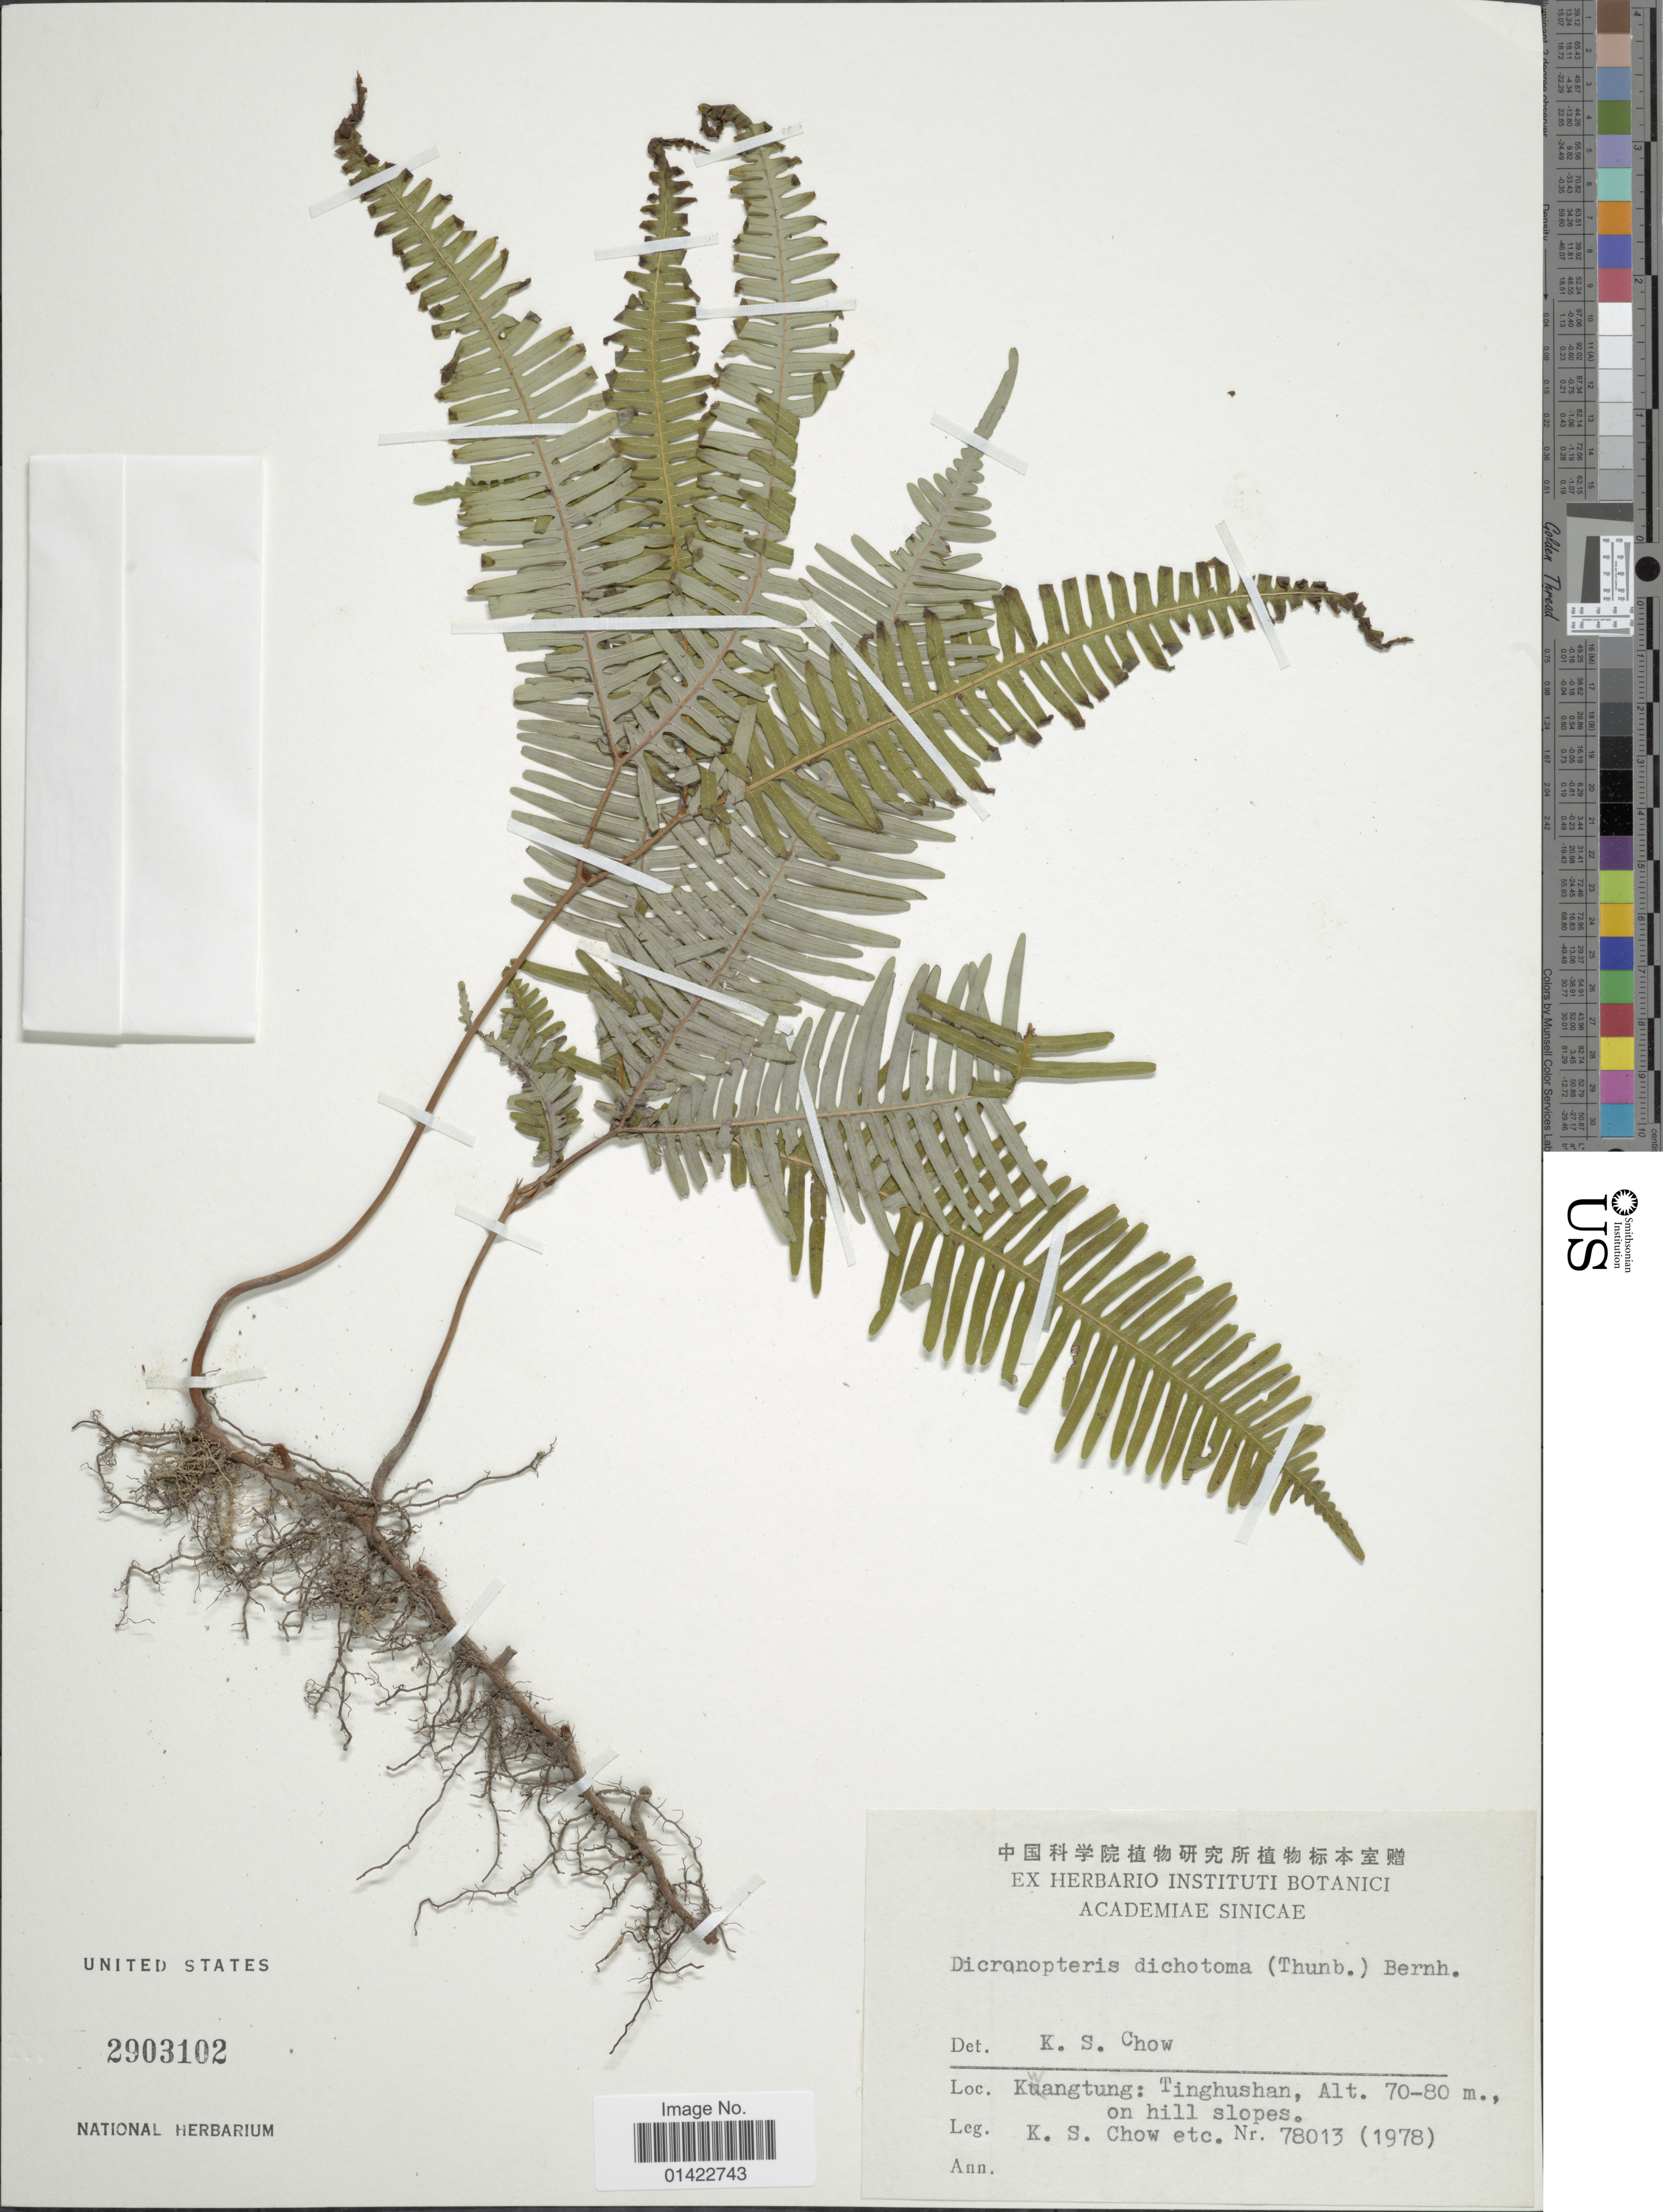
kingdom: Plantae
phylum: Tracheophyta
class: Polypodiopsida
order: Gleicheniales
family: Gleicheniaceae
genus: Sticherus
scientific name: Sticherus dichotomus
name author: (L.) Copel.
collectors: K. S. Chow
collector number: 78013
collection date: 1978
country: China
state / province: Guangdong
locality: Tinghushan. On hill slopes.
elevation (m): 70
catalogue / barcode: US 2903102